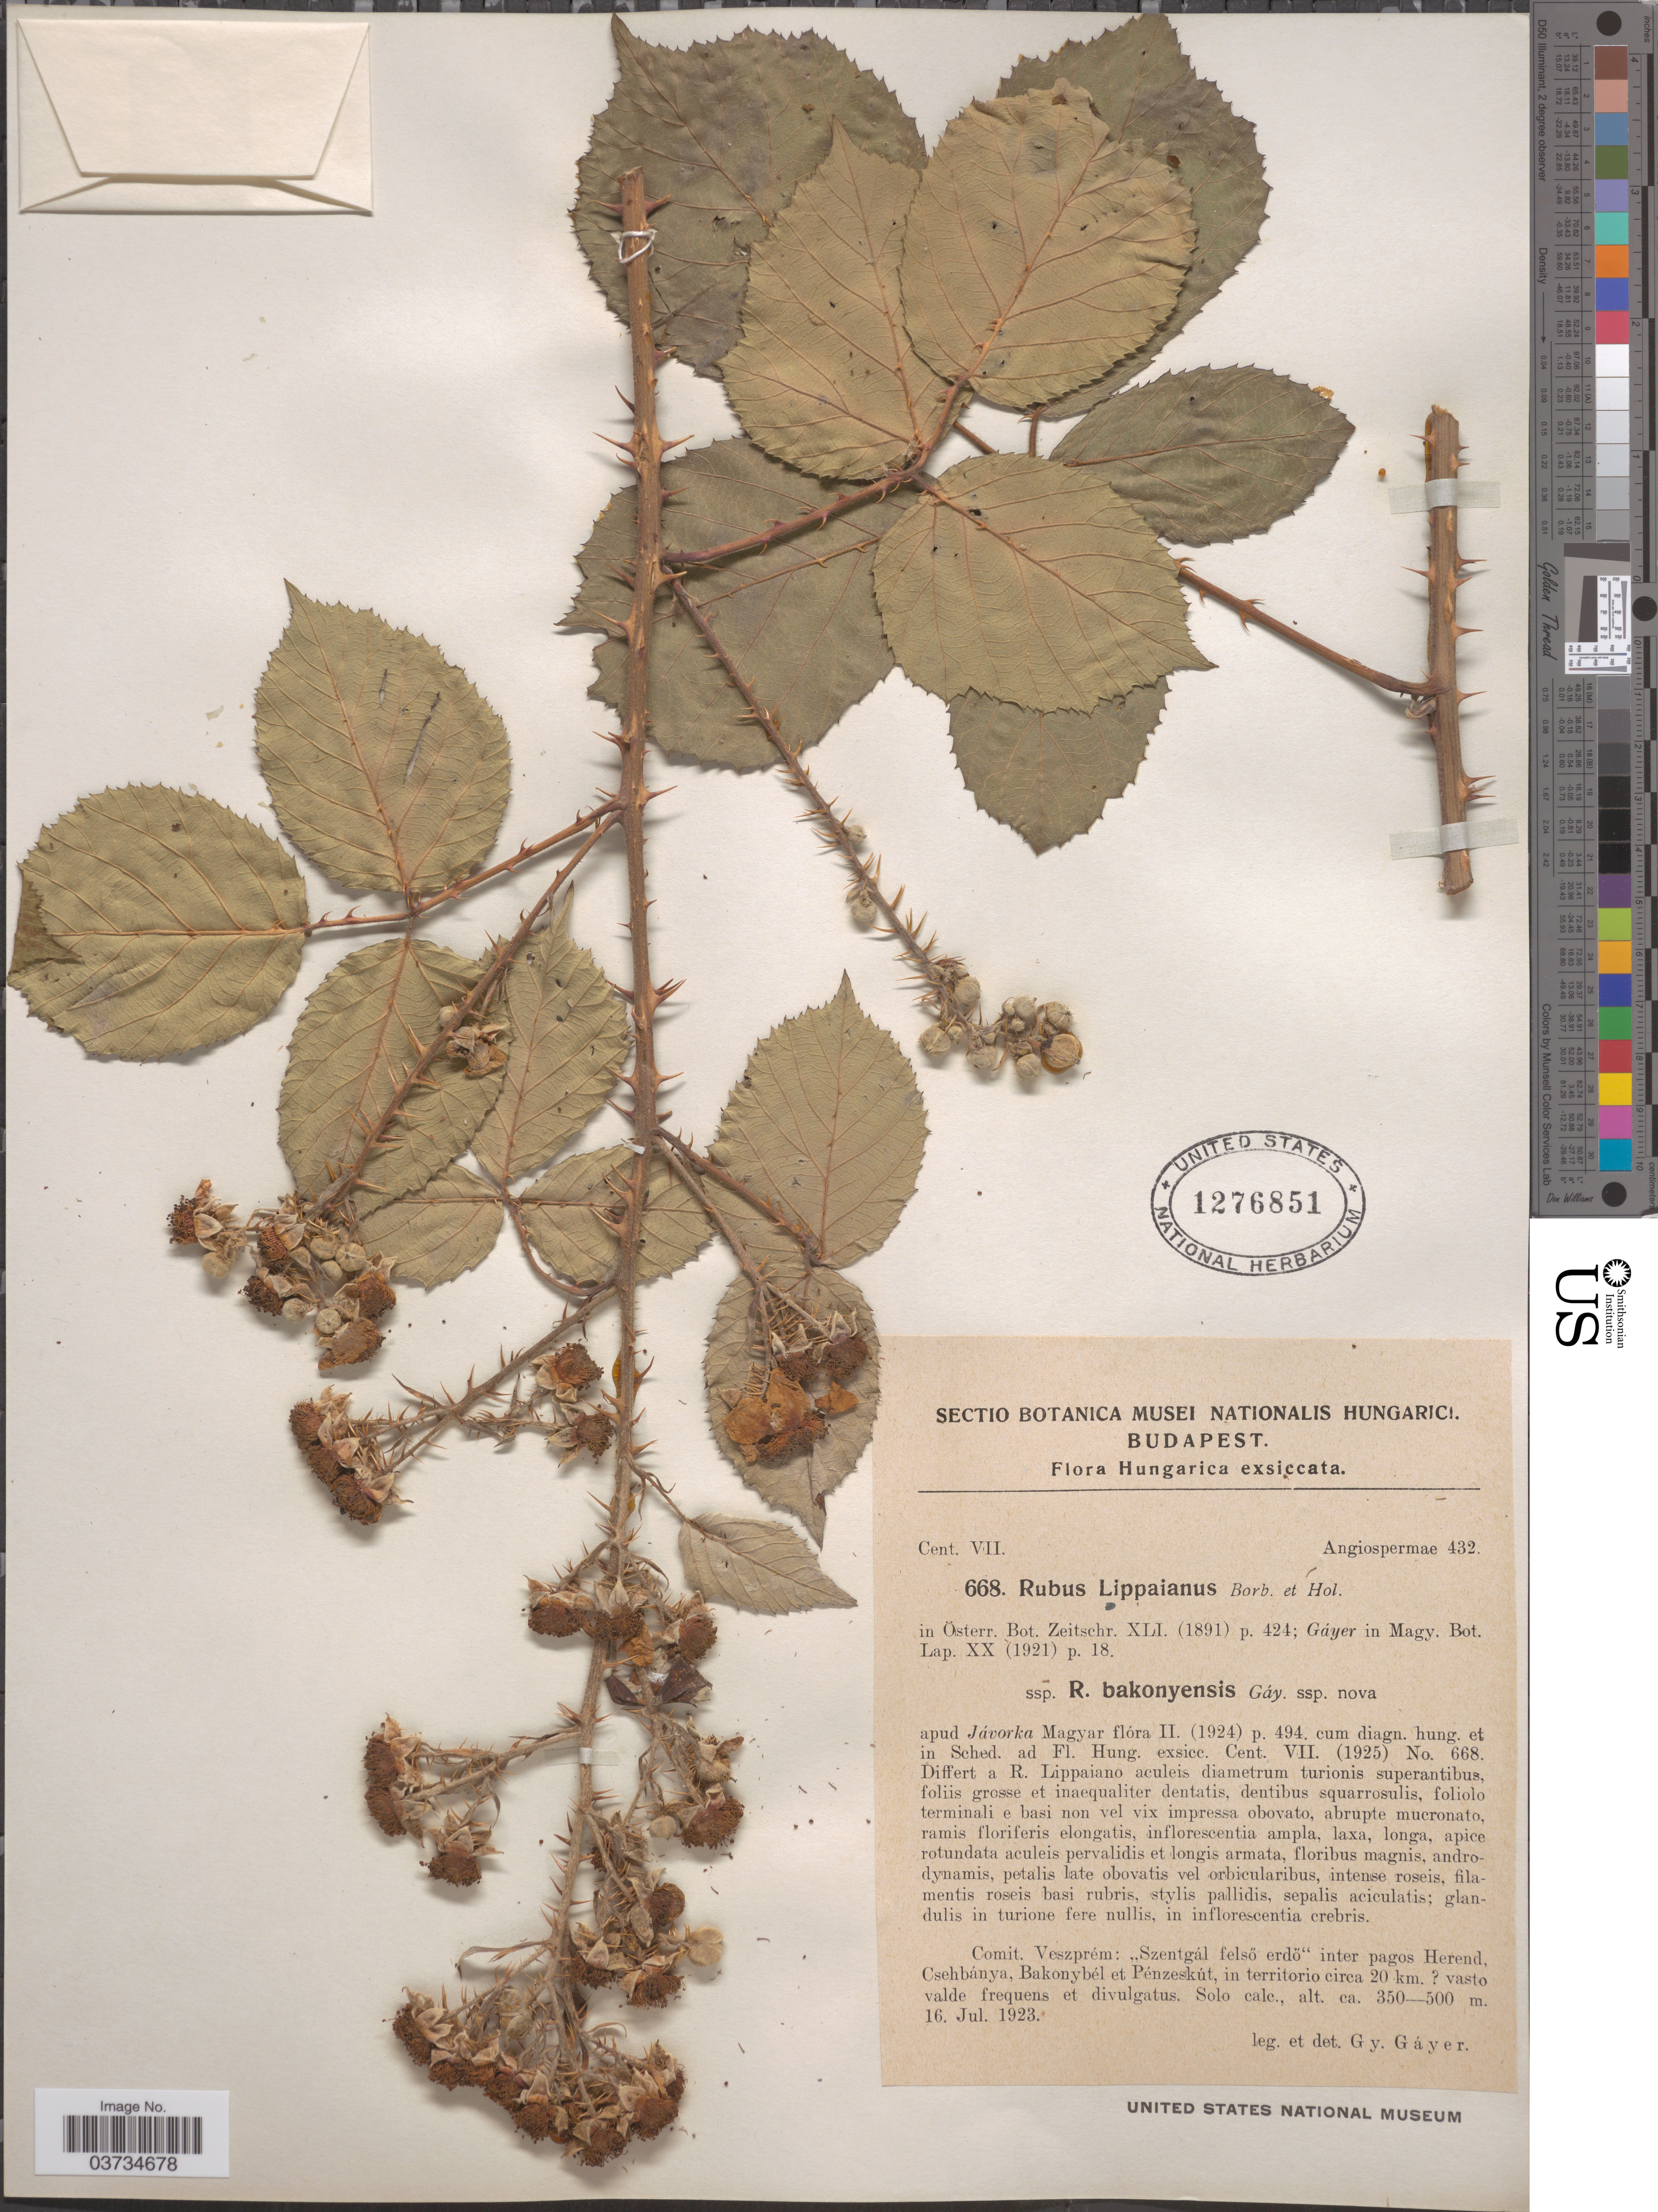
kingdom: Plantae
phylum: Tracheophyta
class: Magnoliopsida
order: Rosales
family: Rosaceae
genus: Rubus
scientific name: Rubus lippaianus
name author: Borbás & Holuby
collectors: G. Gáyer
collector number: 668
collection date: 1923-07-16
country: Hungary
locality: Comit. Veszprém: "Szentgál felsö erdo" inter pagos Herend, Csehbánya, Bakonybél et Pénzeskút, in territorio circa 20 km.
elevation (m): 350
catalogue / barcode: US 1276851